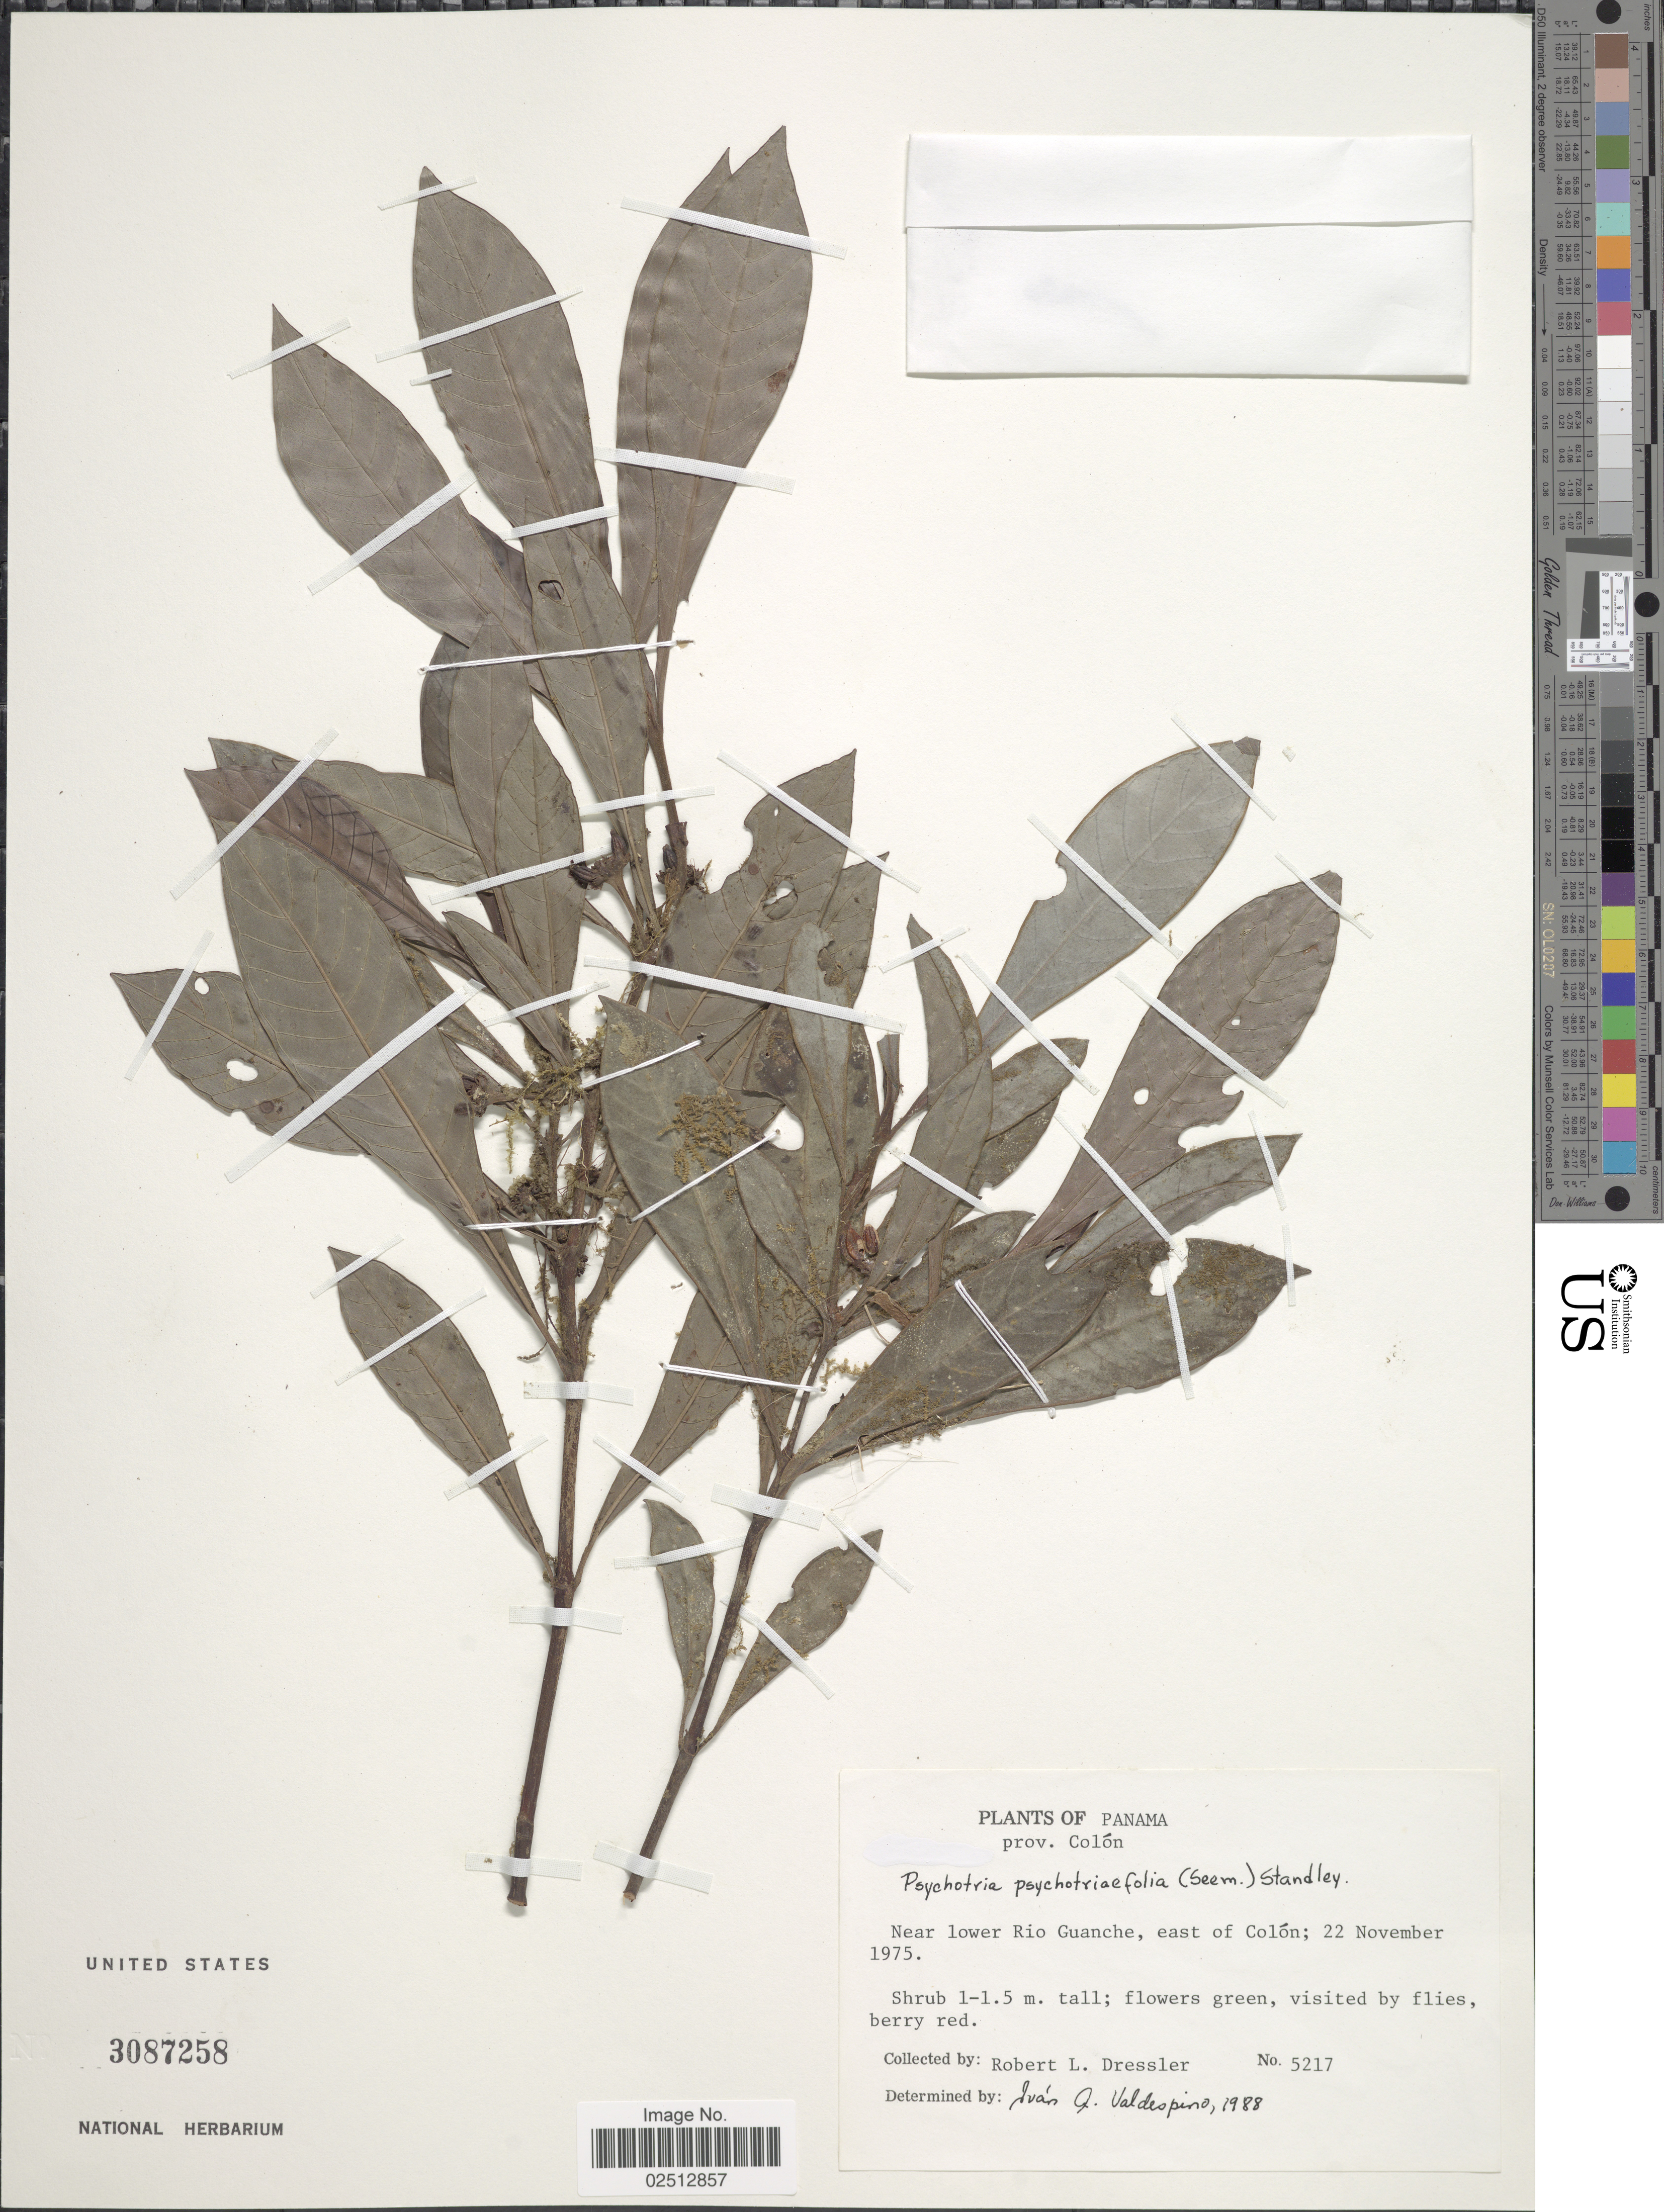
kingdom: Plantae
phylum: Tracheophyta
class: Magnoliopsida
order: Gentianales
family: Rubiaceae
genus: Psychotria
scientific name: Psychotria psychotriaefolia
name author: (Seem.) Standl.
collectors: R. Dressler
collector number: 5217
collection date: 1975-11-22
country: Panama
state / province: Colón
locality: Prov. Colon. Near lower Rio Guanche, east of Colon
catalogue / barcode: US 3087258